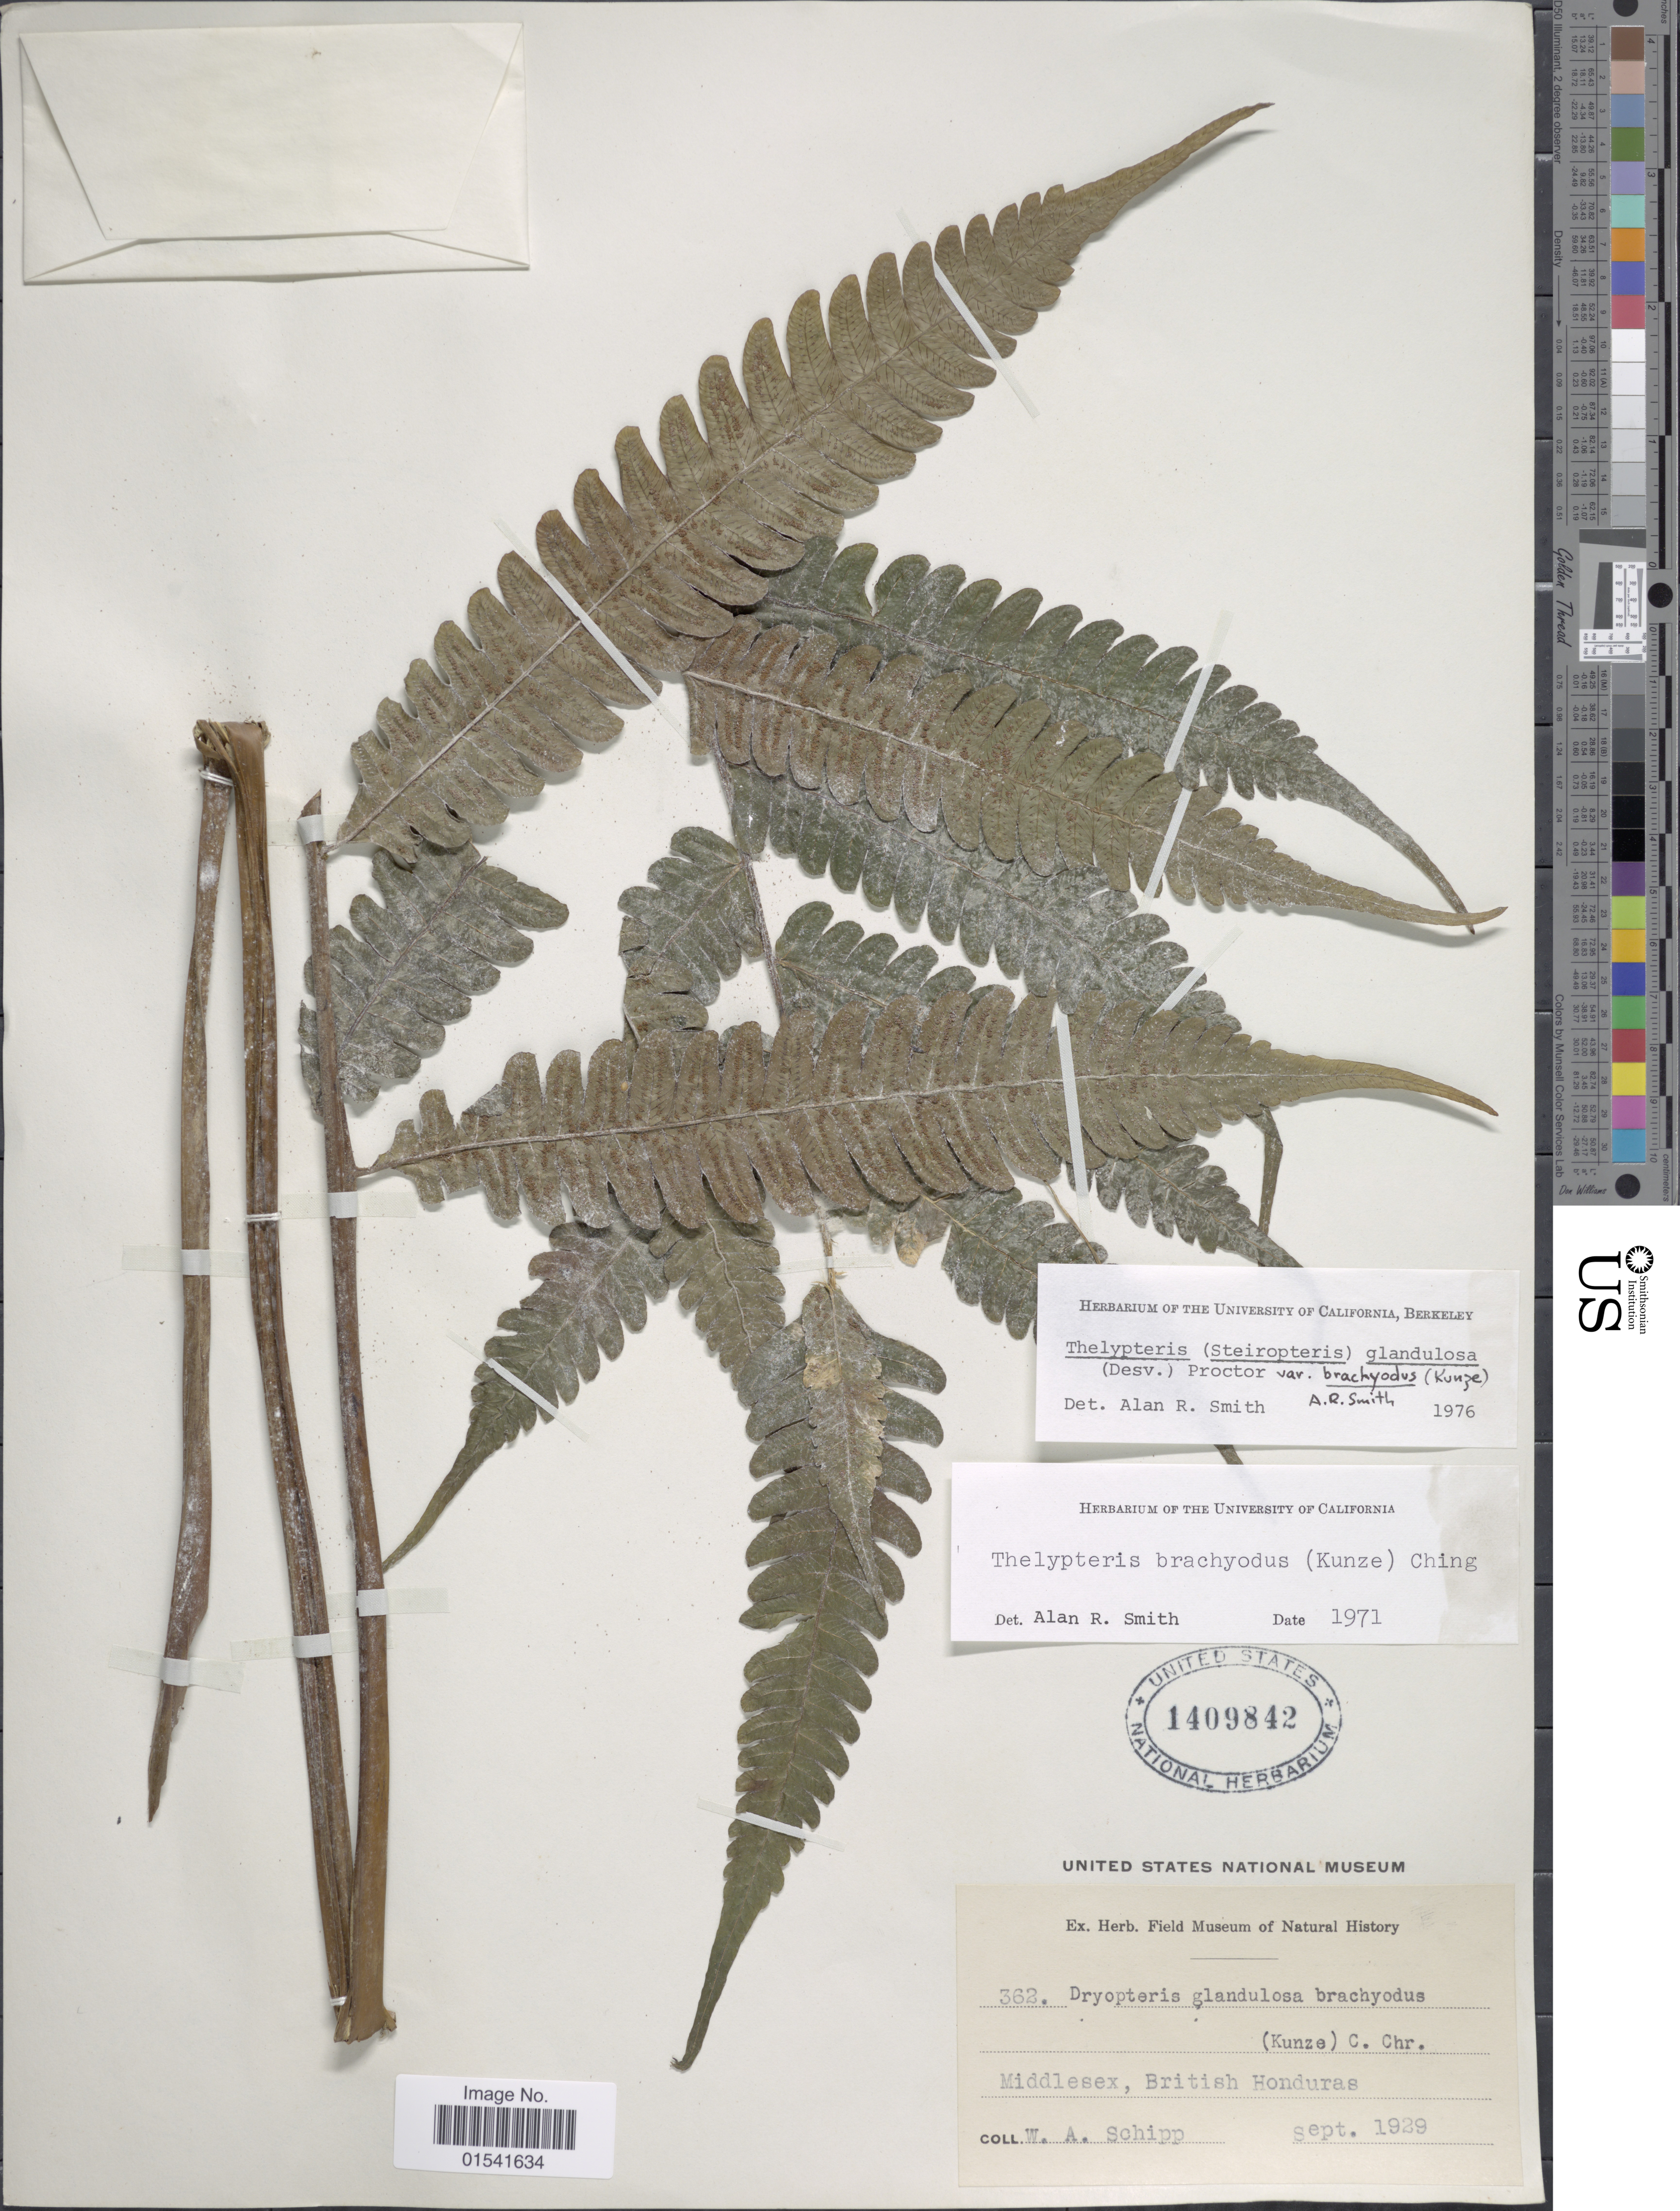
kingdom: Plantae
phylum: Tracheophyta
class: Polypodiopsida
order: Polypodiales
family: Thelypteridaceae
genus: Steiropteris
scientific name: Steiropteris glandulosa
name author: (Hook. f.) Pic. Serm.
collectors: W. Schipp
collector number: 362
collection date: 1929-09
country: Belize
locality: Middlesex, Mritish Honduras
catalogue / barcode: US 1409842